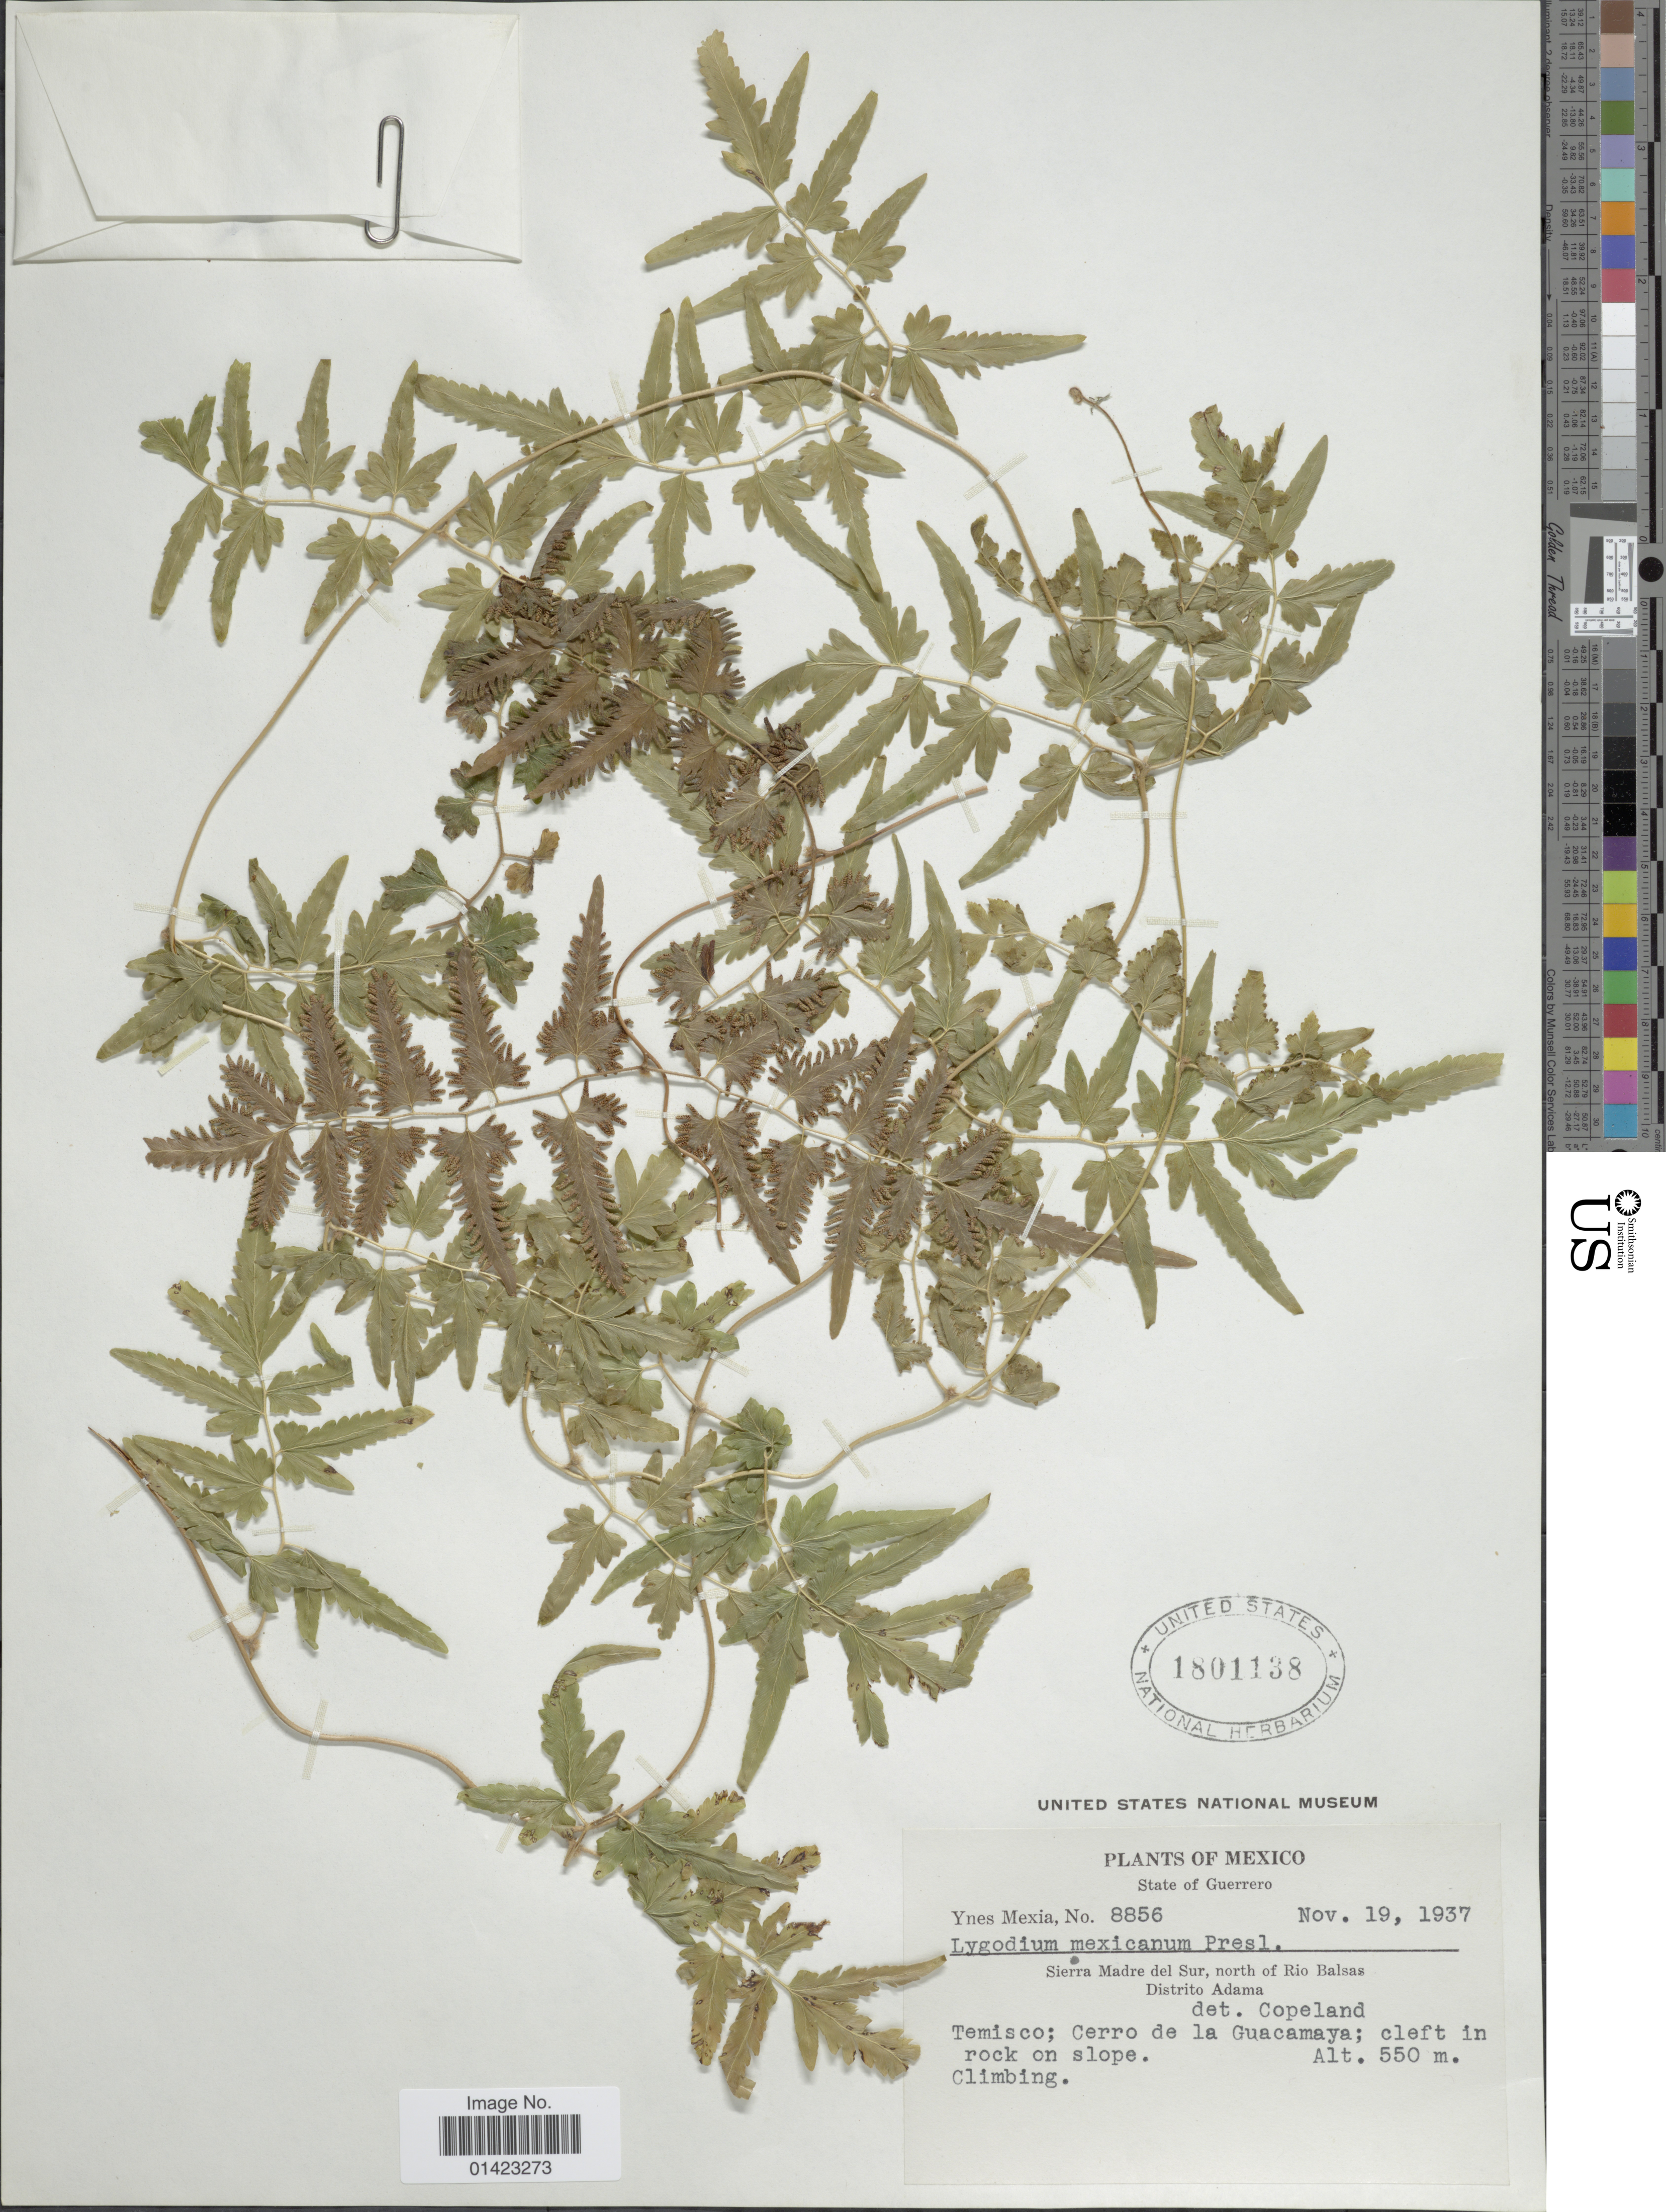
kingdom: Plantae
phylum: Tracheophyta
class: Polypodiopsida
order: Schizaeales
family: Lygodiaceae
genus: Lygodium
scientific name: Lygodium venustum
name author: Sw.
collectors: Y. Mexia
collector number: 8856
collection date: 1937-11-19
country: Mexico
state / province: Guerrero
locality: State of Guerrero, Sierra Madre del Sur, north of Rio Balsas Distrito Adama, Temisco; cerro de la Guacamaya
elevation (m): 550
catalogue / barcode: US 1801138